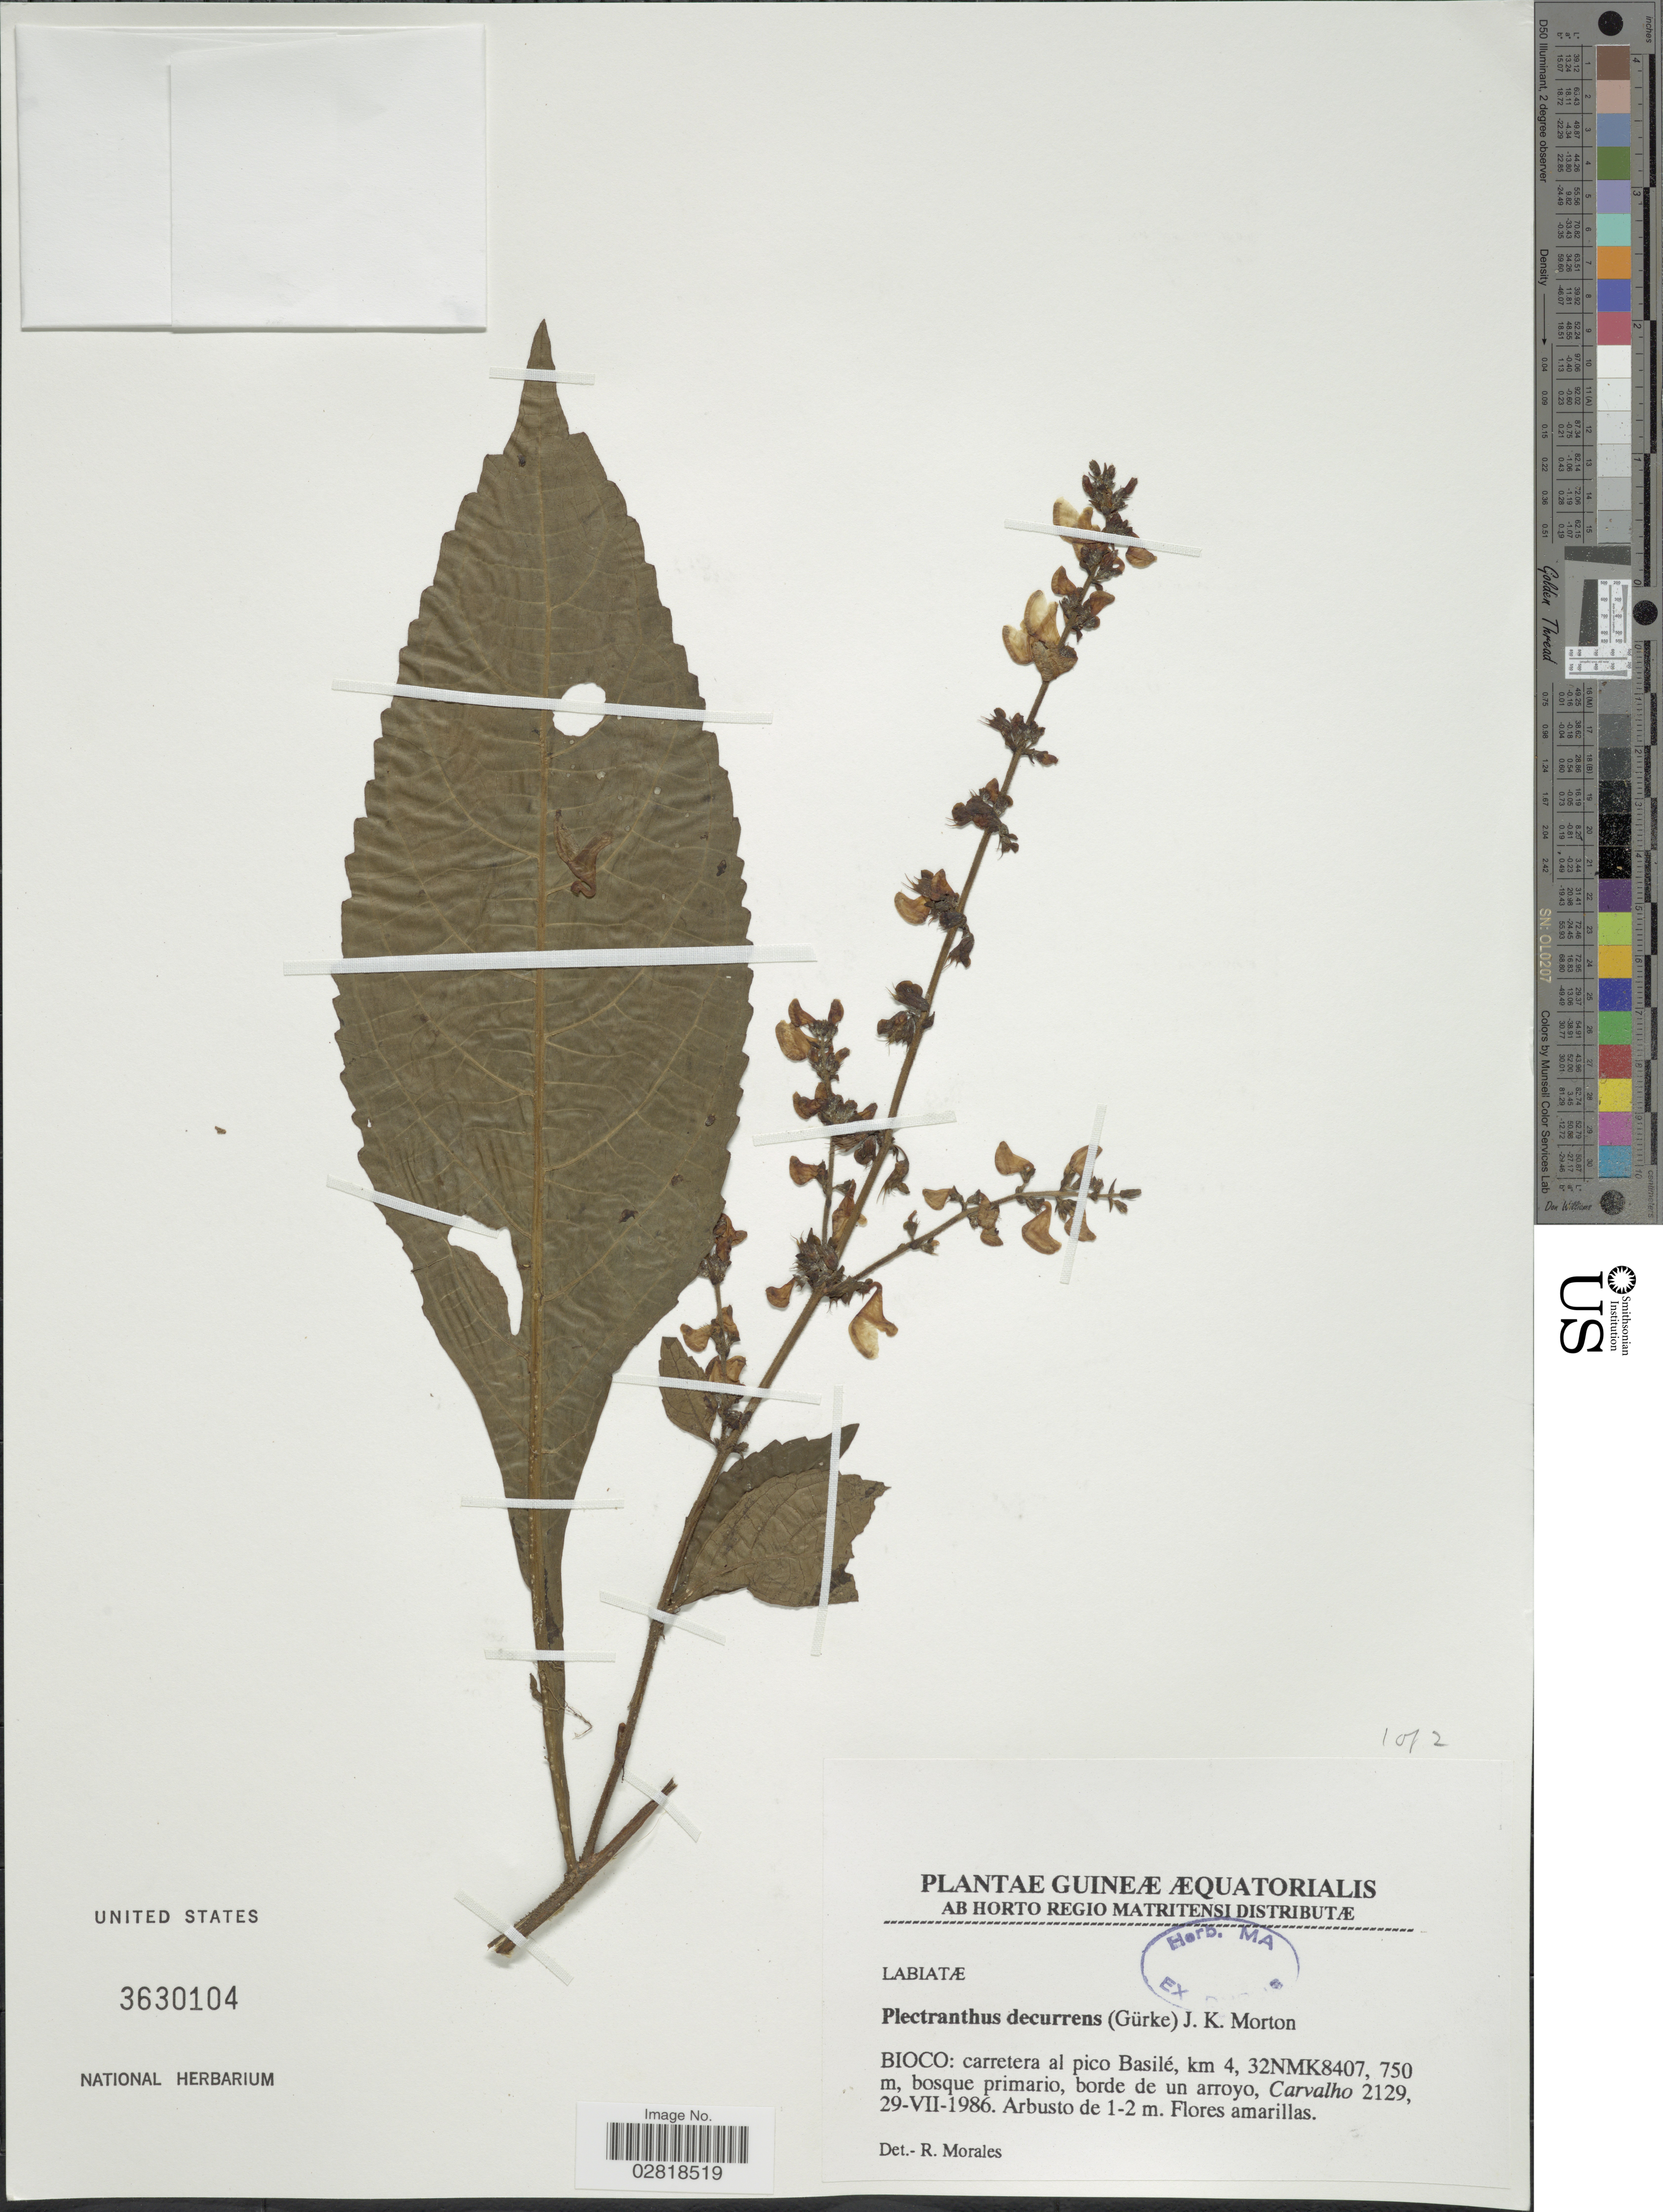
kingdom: Plantae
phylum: Tracheophyta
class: Magnoliopsida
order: Lamiales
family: Lamiaceae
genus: Plectranthus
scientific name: Plectranthus decurrens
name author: (Gürke) J.K. Morton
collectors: Carvalho, --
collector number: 2129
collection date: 1986-07-29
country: Equatorial Guinea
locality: Guineæ Æquatorialis. Bioco: carretera al pico Basilé, km 4, 32NMK8407.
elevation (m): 750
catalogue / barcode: US 3630104